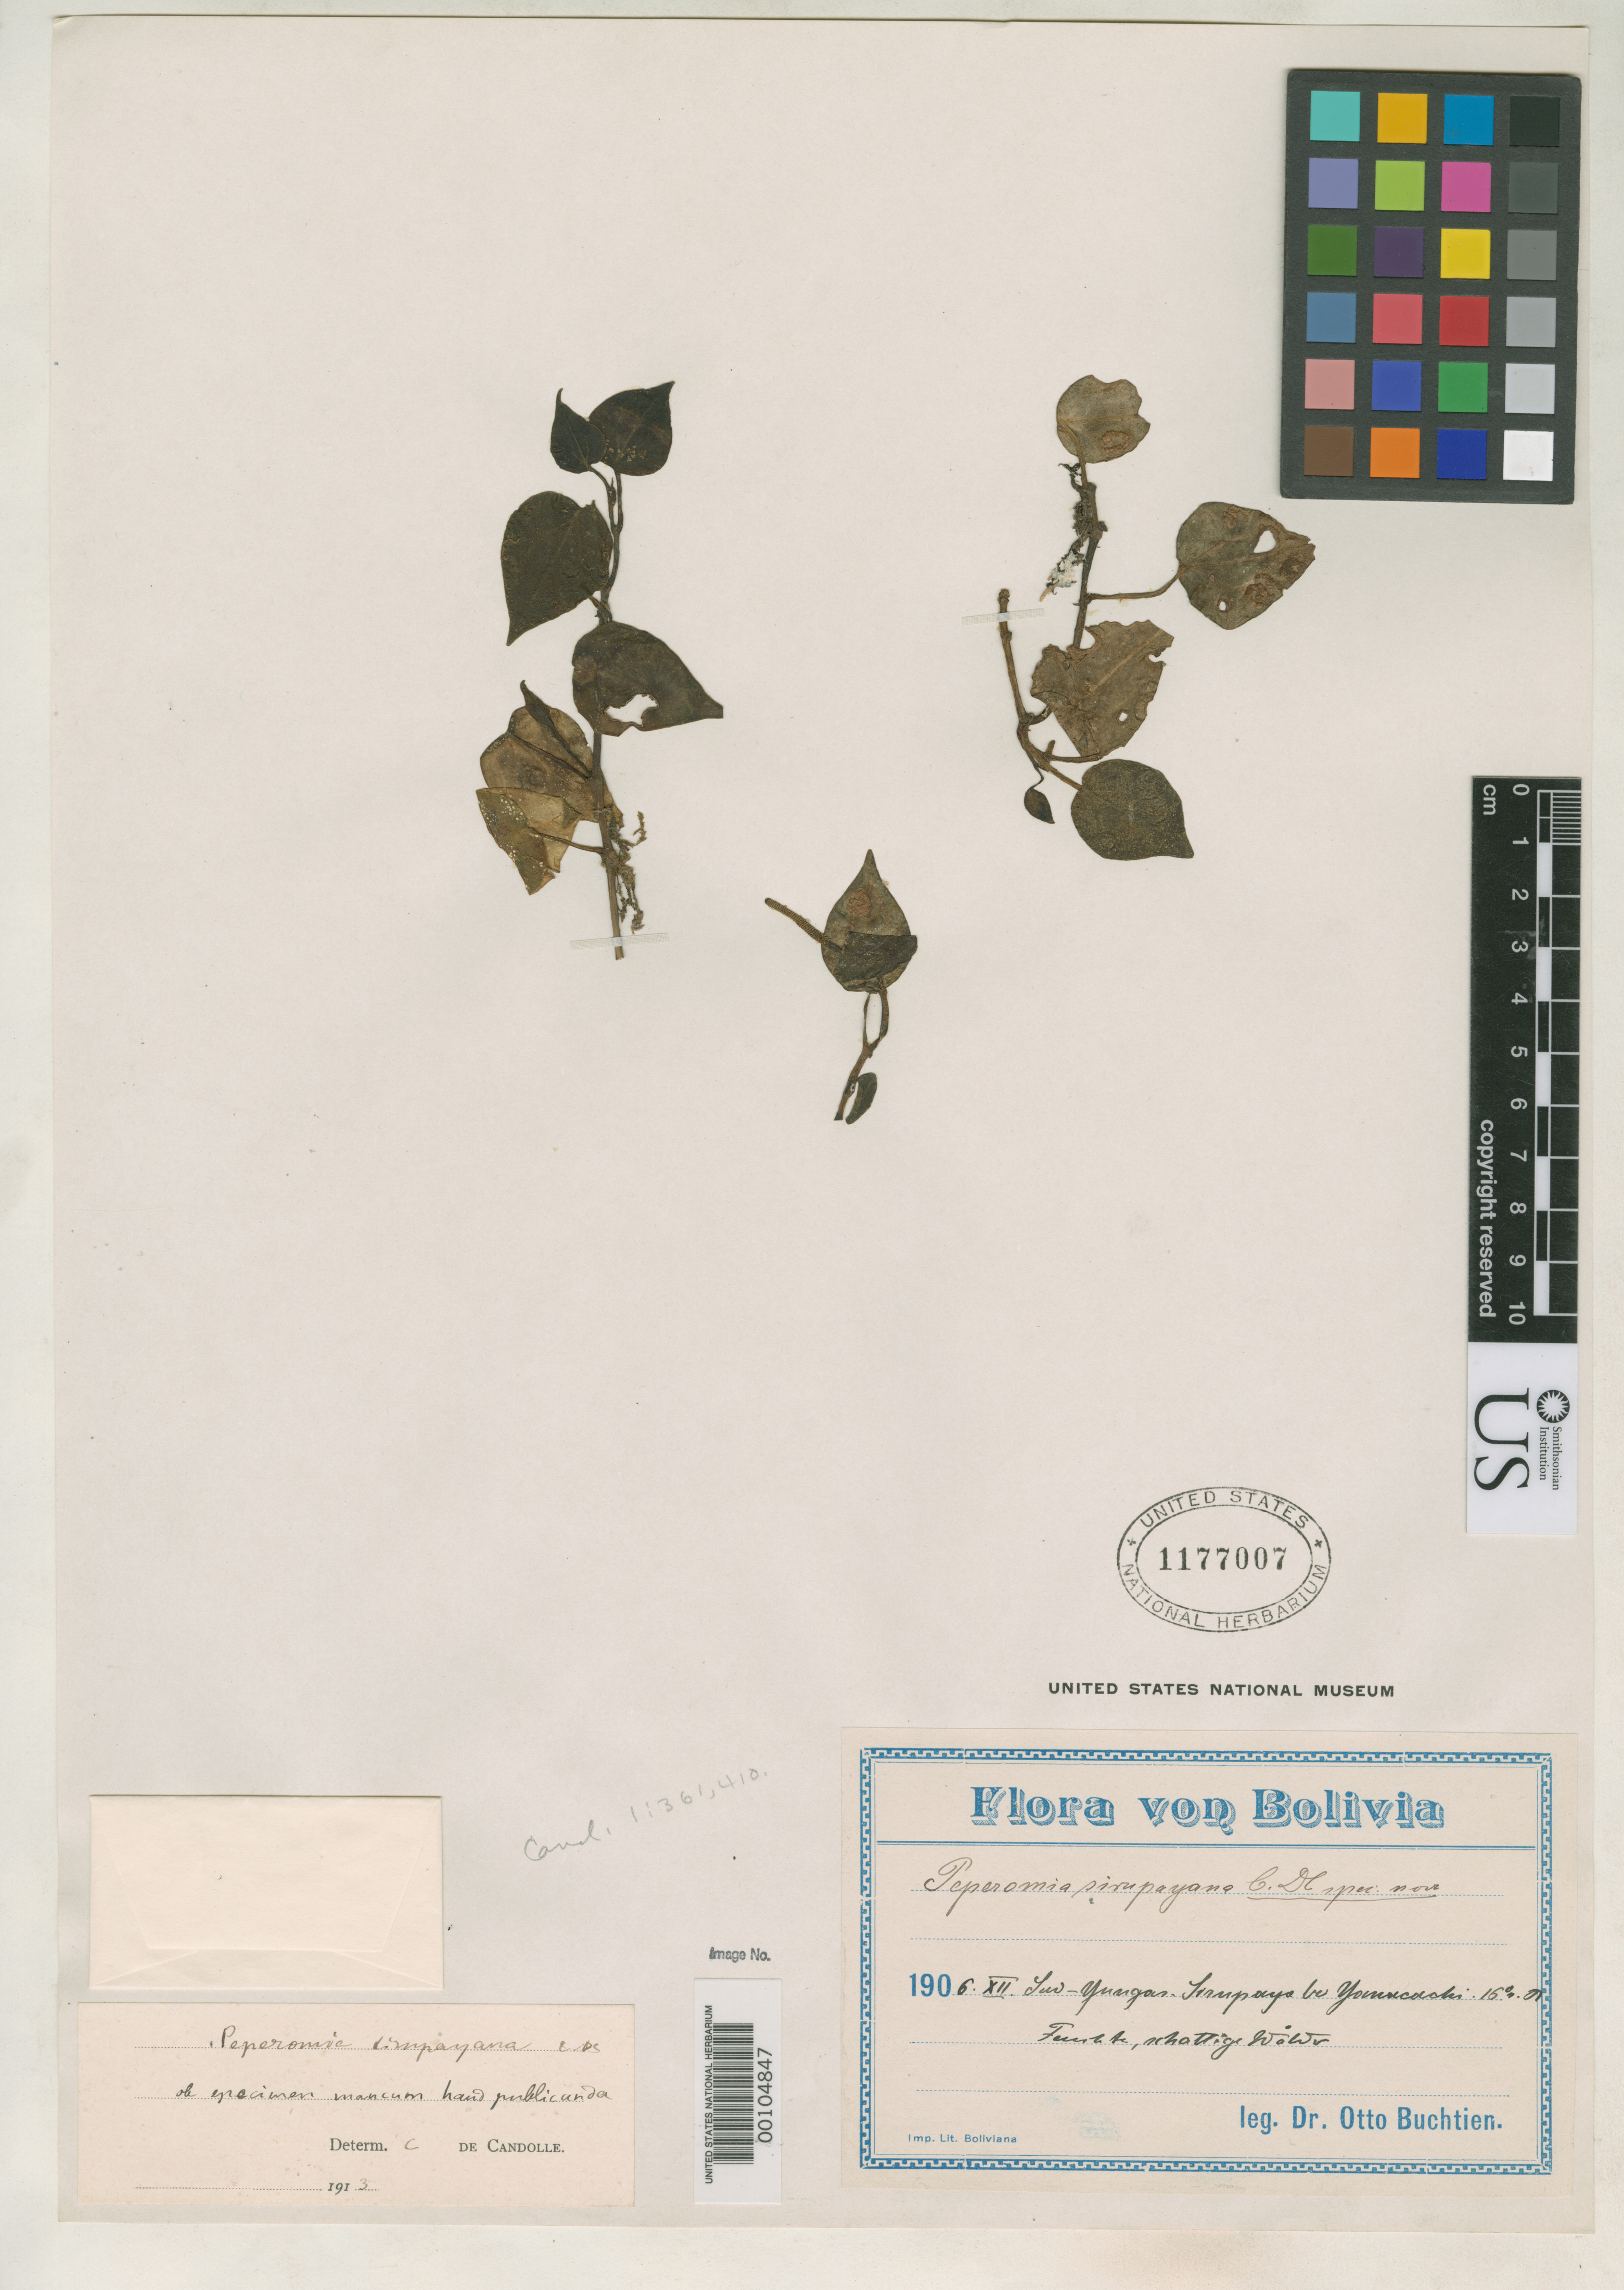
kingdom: Plantae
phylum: Tracheophyta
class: Magnoliopsida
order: Piperales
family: Piperaceae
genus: Peperomia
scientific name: Peperomia sirupayana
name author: C. DC.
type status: Possible Isotype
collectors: O. Buchtien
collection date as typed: Dec 1906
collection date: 1906-12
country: Bolivia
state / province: La Paz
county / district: Sud Yungas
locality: Sirupaya, Yarnacachi.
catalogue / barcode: US 1177007